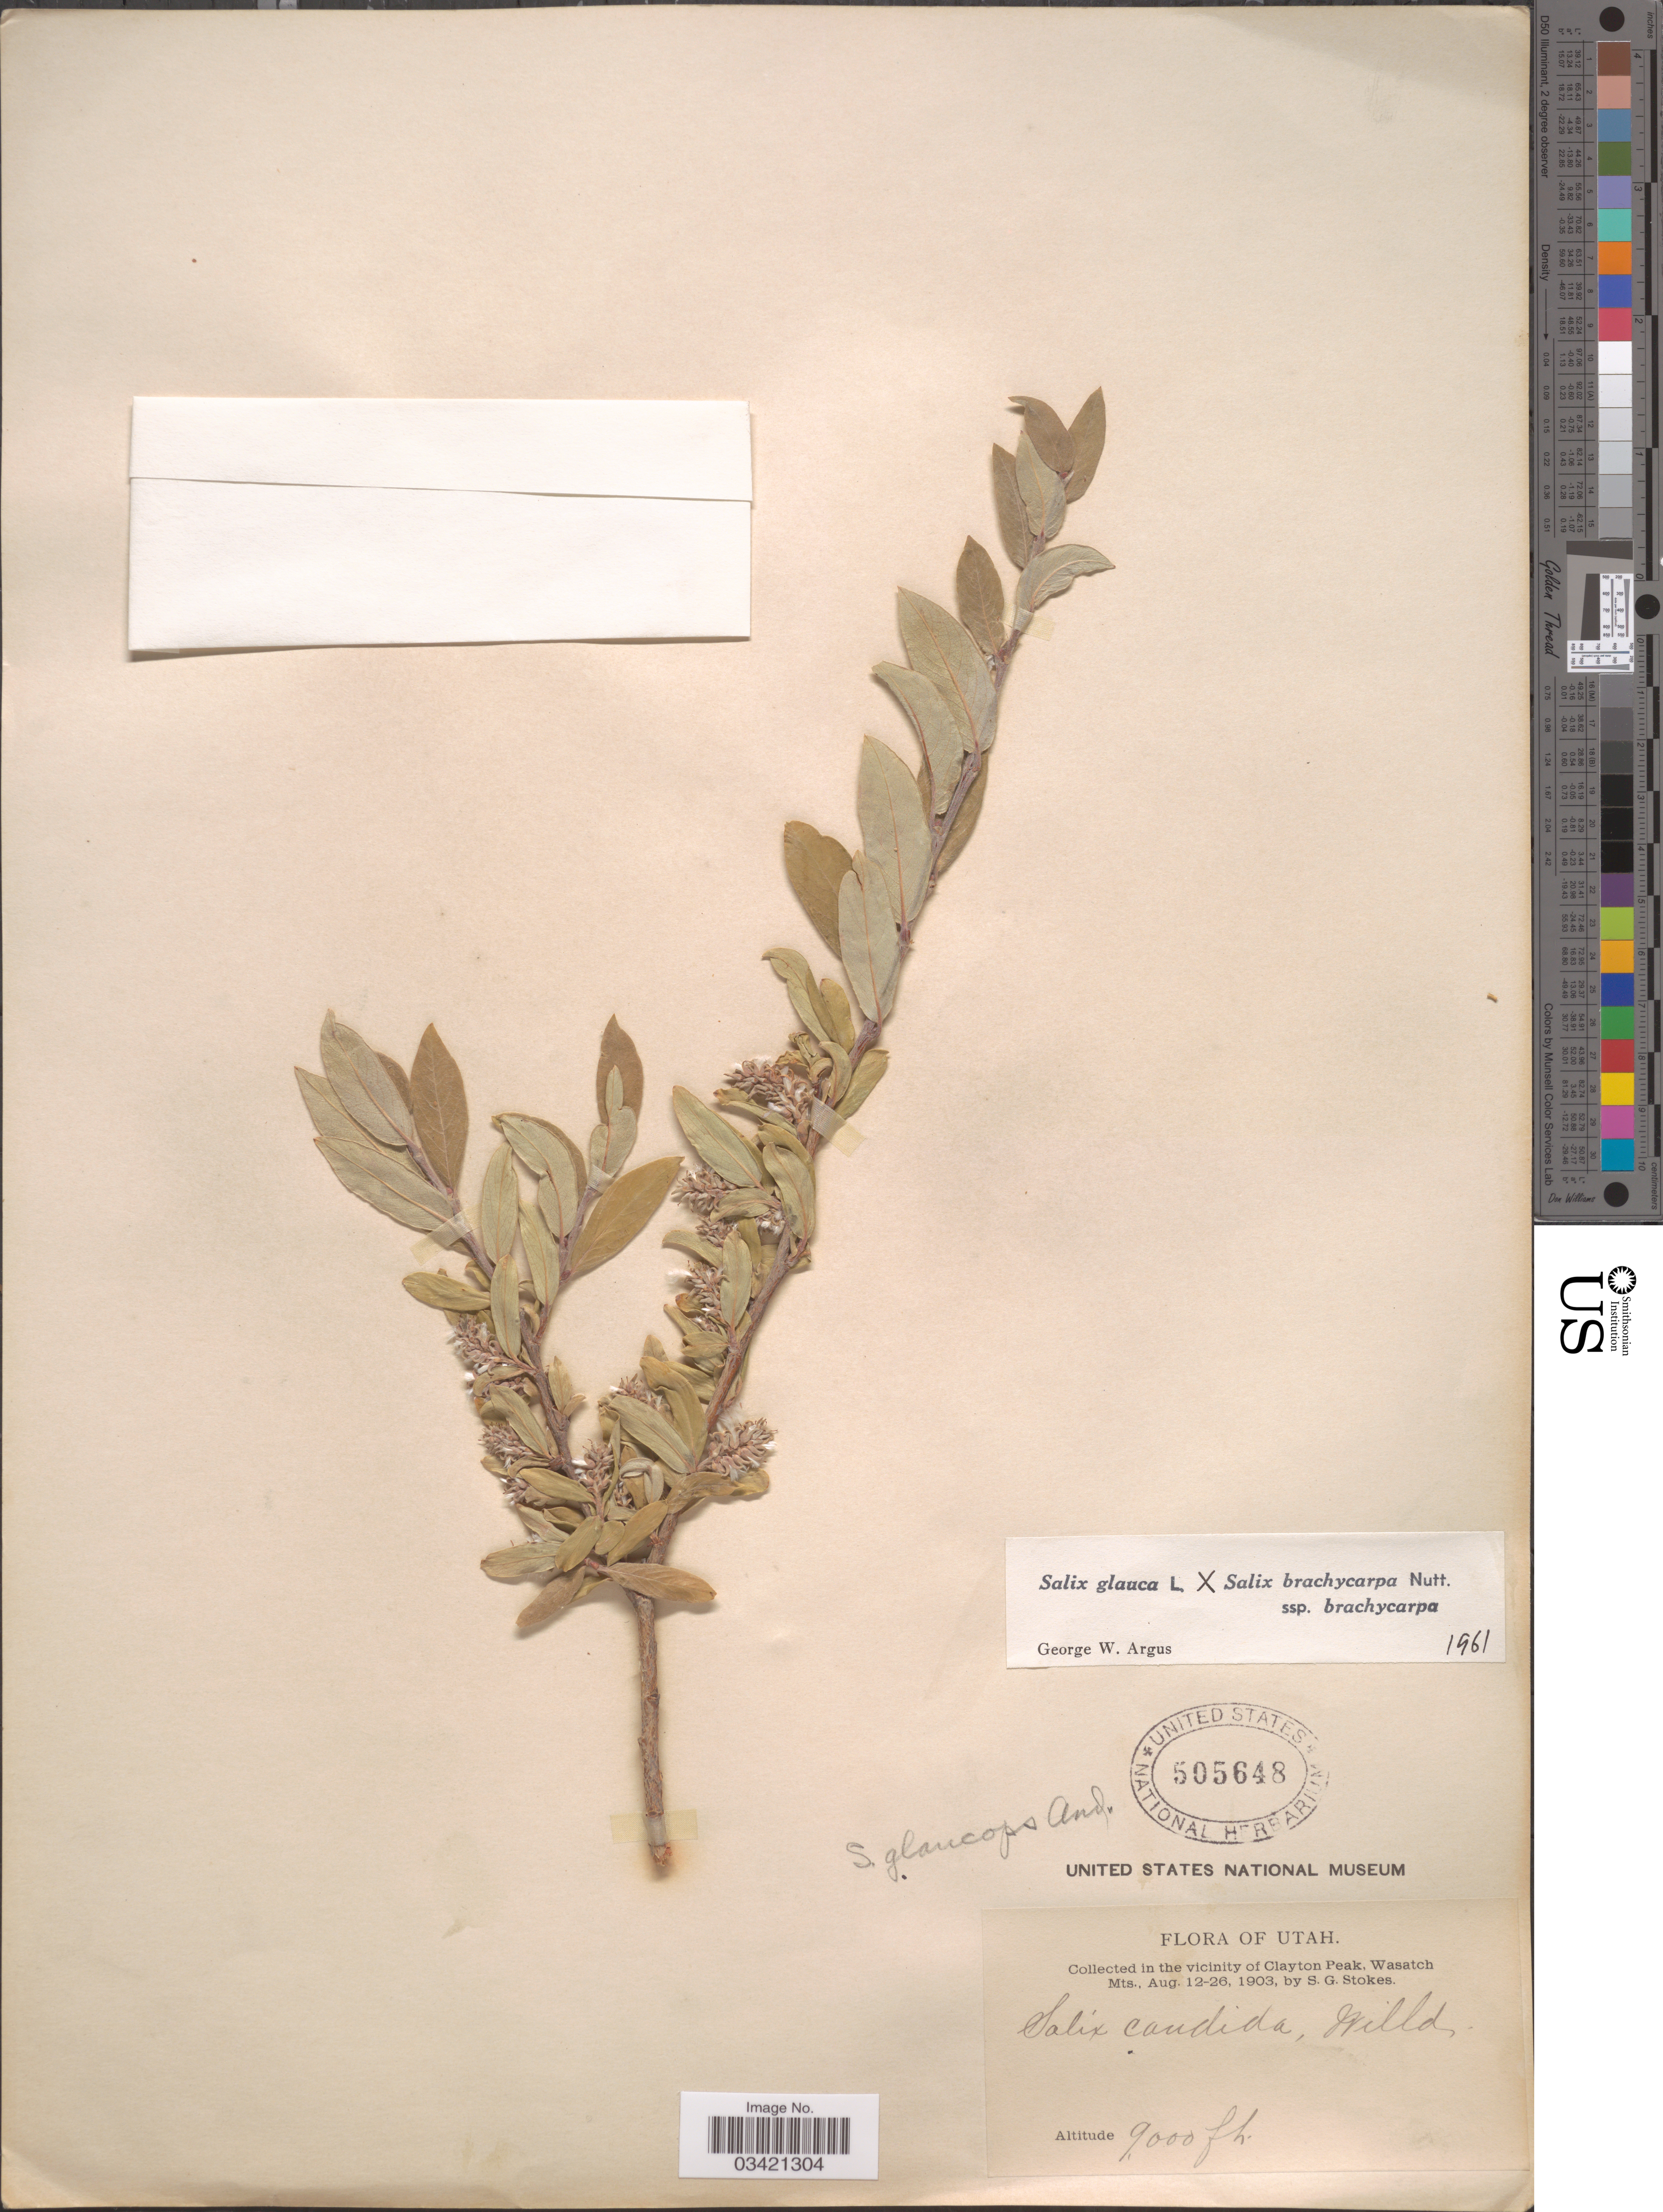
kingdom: Plantae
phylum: Tracheophyta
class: Magnoliopsida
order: Malpighiales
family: Salicaceae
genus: Salix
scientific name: Salix glauca x S. brachycarpa Nutt. subsp. brachycarpa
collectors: S. G. Stokes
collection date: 1903-08-12/1903-08-26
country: United States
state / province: Utah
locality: In the vicinity of Clayton Peak, Wasatch Mts.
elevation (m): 2743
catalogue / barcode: US 505648